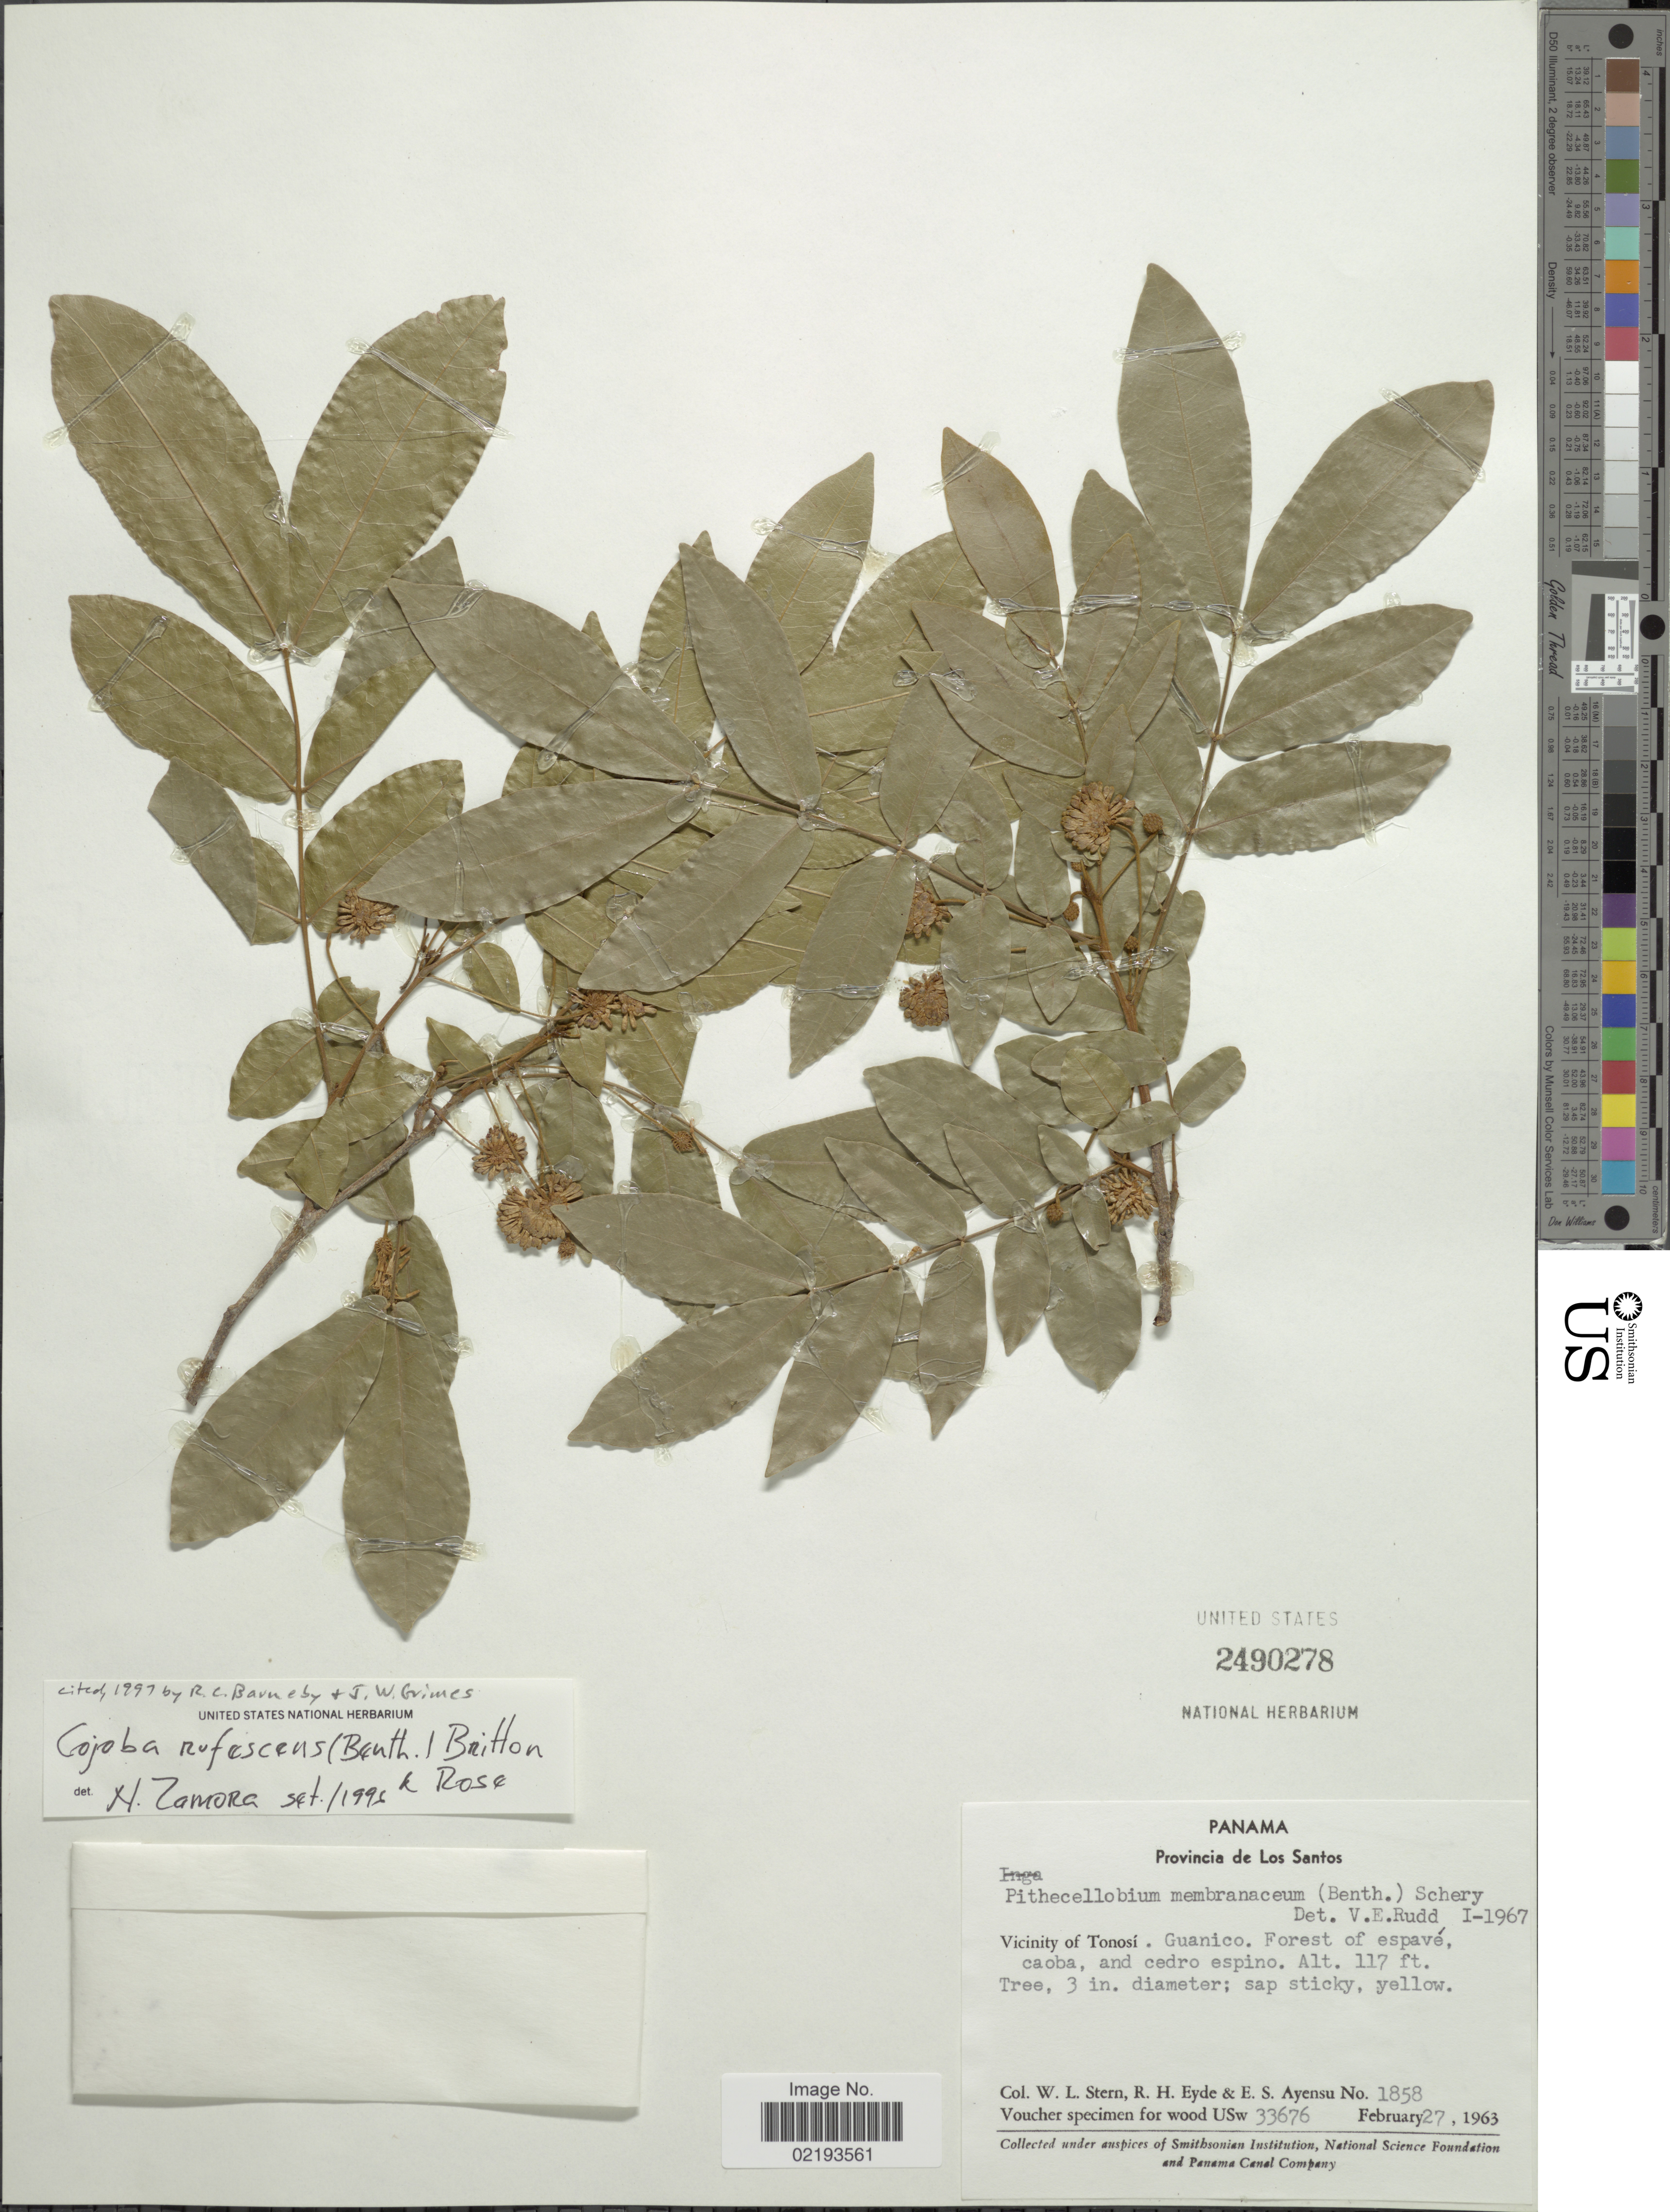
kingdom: Plantae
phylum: Tracheophyta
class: Magnoliopsida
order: Fabales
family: Fabaceae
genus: Cojoba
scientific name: Cojoba rufescens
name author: (Benth.) Britton & Rose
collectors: W. L. Stern, R. H. Eyde & E. S. Ayensu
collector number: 1858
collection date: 1963-02-27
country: Panama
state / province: Los Santos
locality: Vicinity of Tonosí. Guanico. Forest of espavé, caoba, and cedro espino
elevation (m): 36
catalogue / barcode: US 2490278